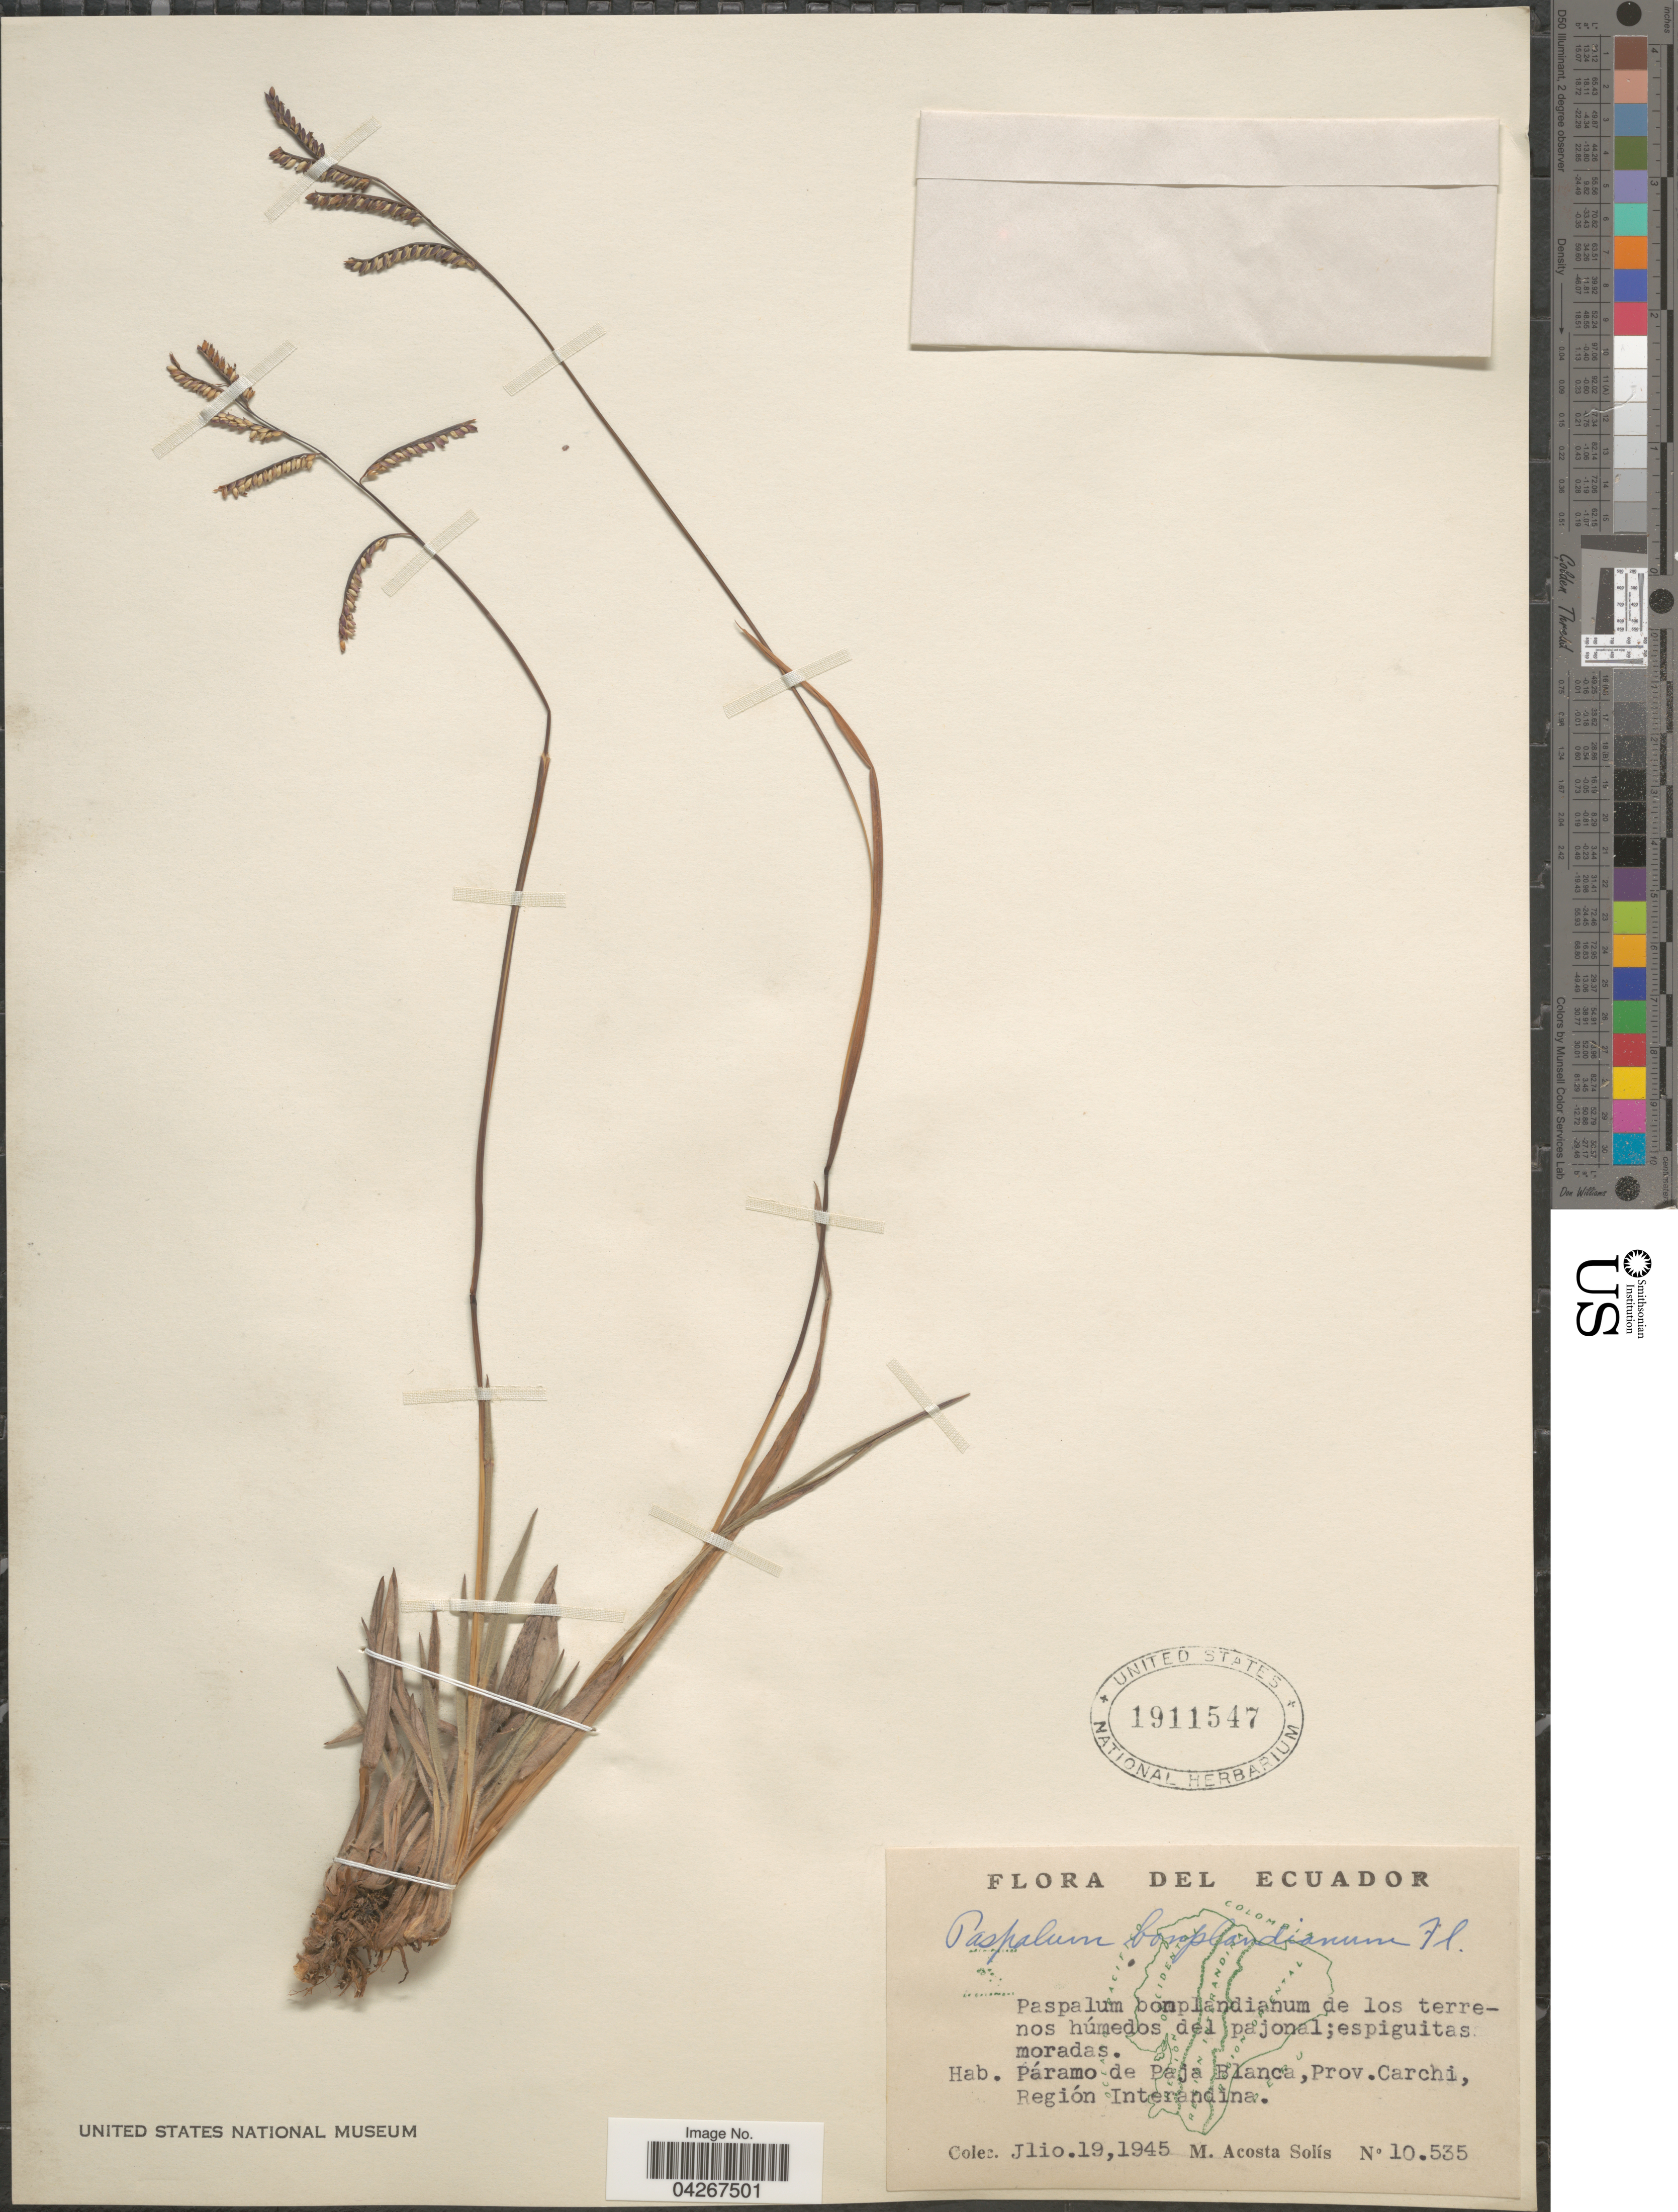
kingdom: Plantae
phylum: Tracheophyta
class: Liliopsida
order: Poales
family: Poaceae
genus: Paspalum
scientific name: Paspalum bonplandianum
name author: Flüggé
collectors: M. Acosta Solis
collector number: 10535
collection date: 1945-07-19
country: Ecuador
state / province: Carchi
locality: Páramo de Baja Blanca, Región Interandina.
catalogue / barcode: US 1911547